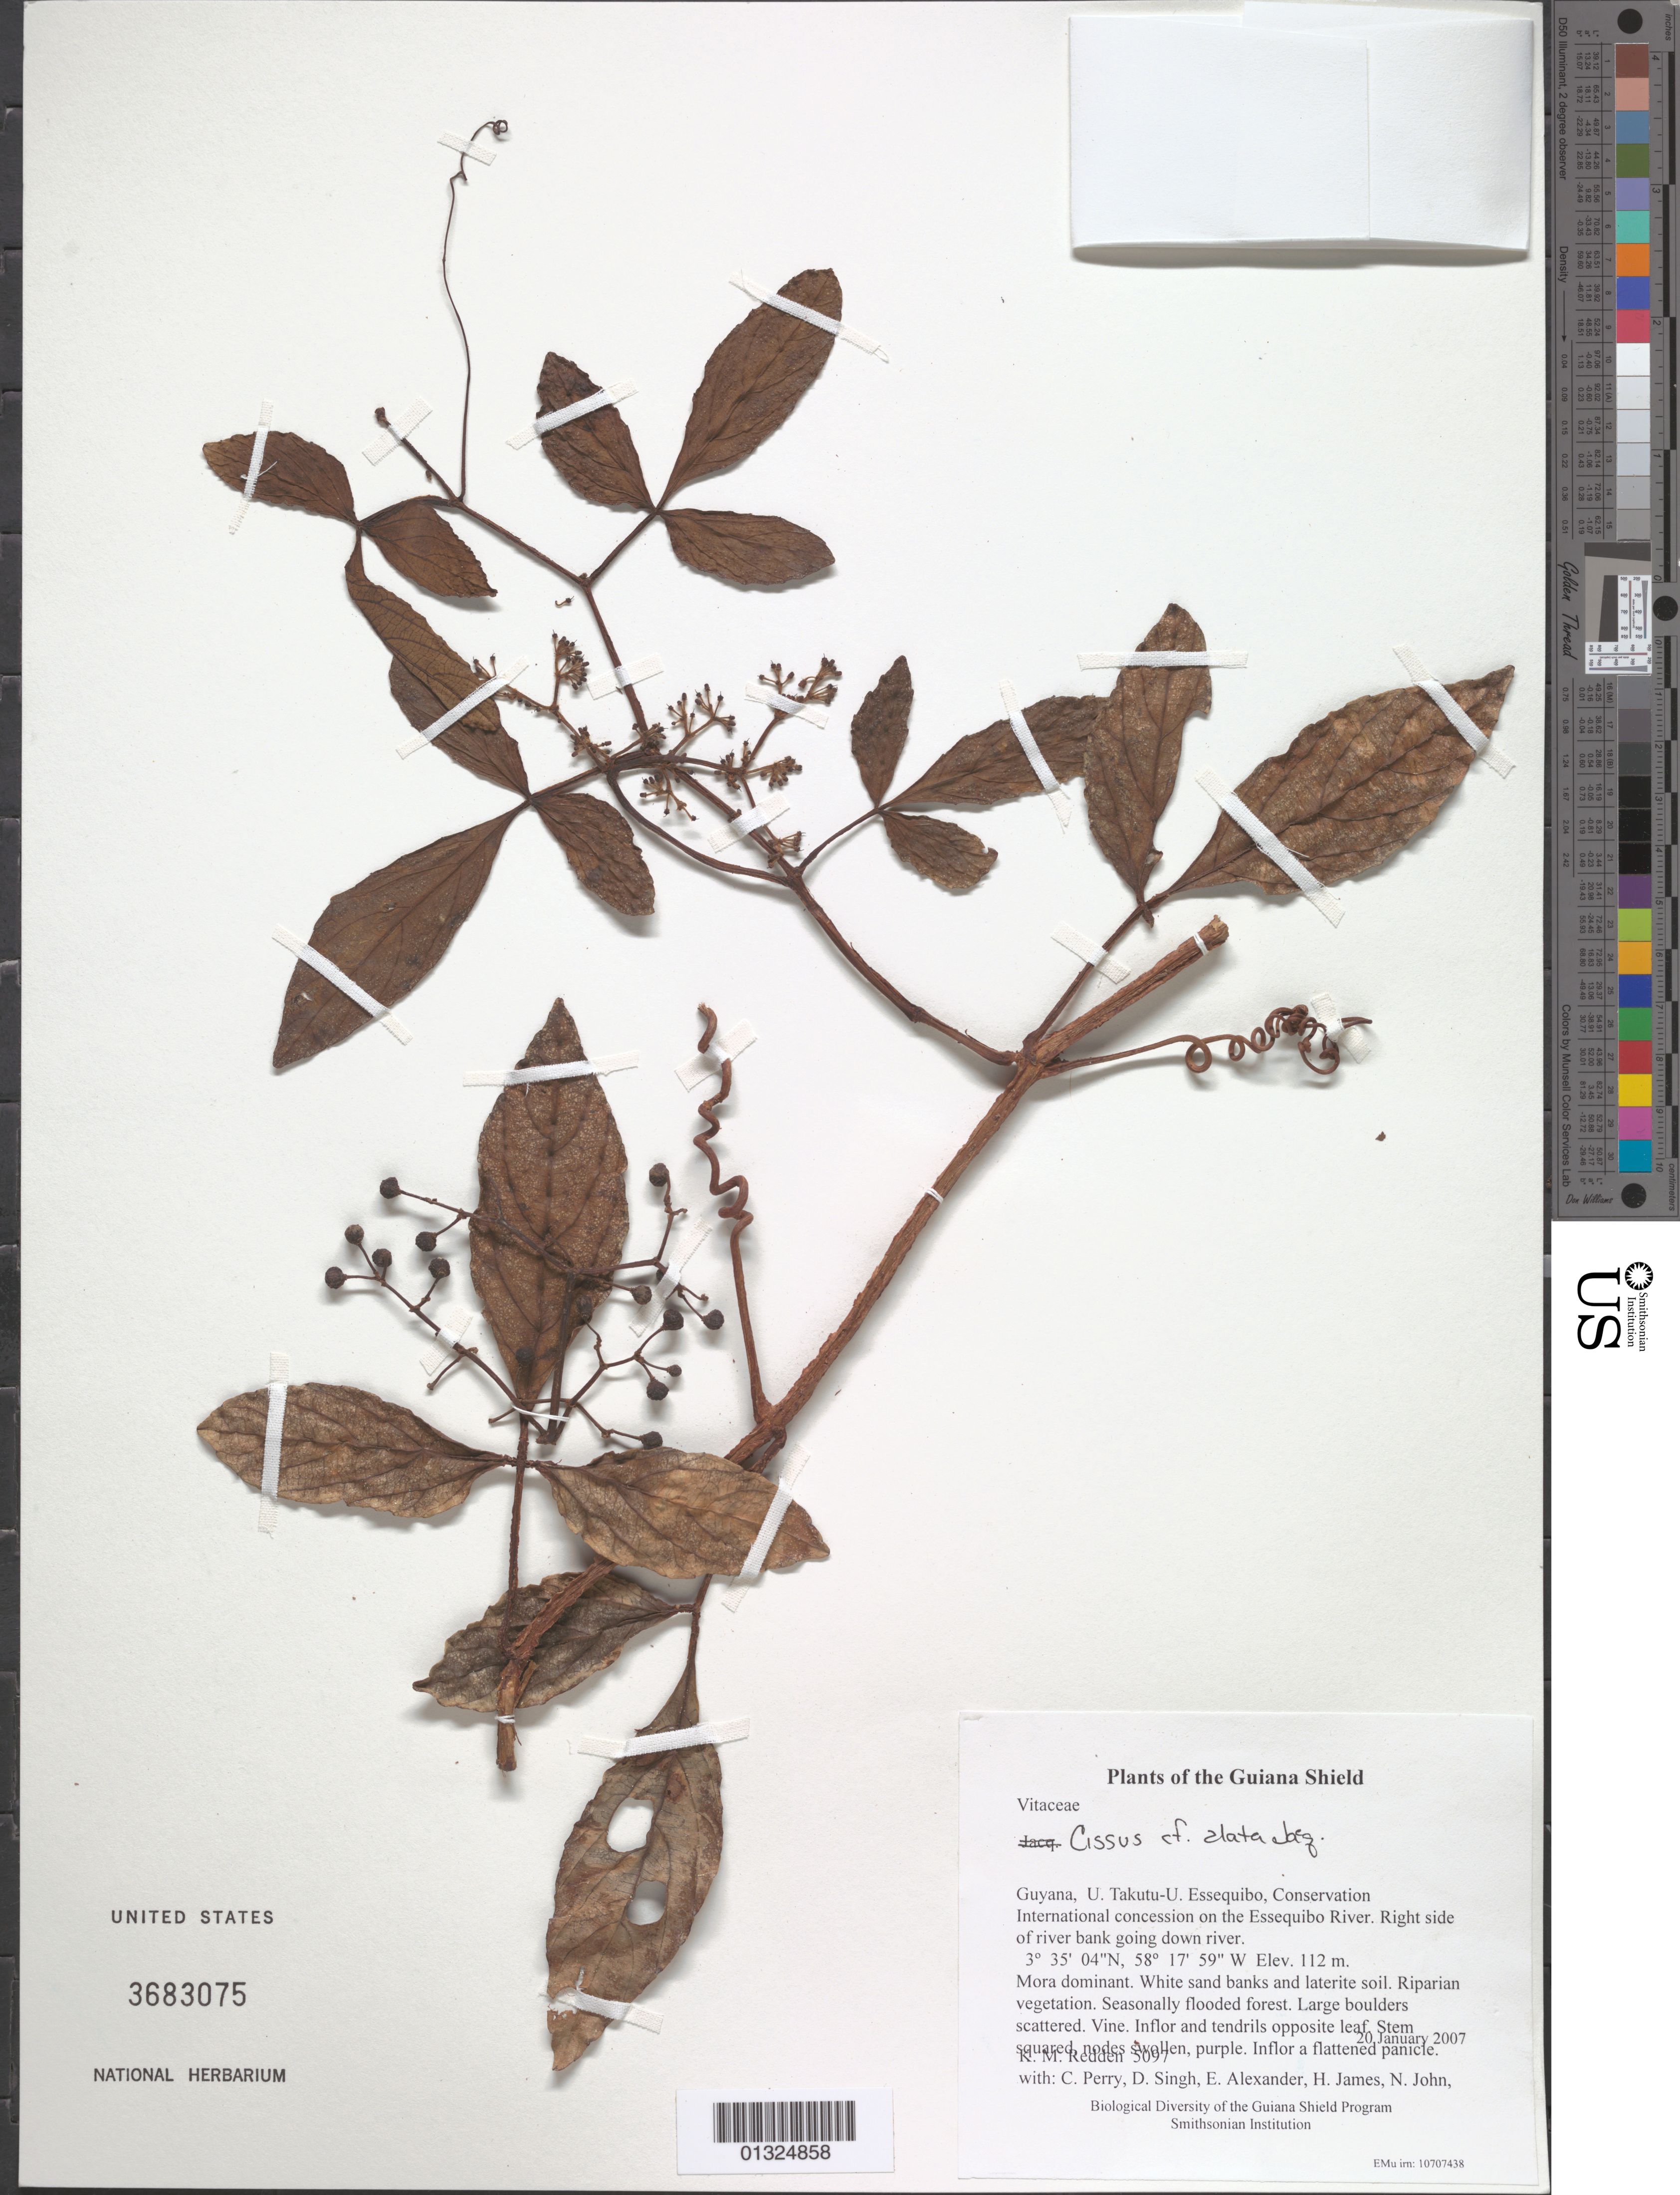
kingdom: Plantae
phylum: Tracheophyta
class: Magnoliopsida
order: Vitales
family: Vitaceae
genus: Cissus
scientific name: Cissus alata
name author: Jacq.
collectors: K. M. Redden, C. Perry, D. Singh, E. Alexander, H. James, N. John, H. Simon & E. Joseph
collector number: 5097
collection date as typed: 20 January 2007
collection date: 2007-01-20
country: Guyana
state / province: U. Takutu-U. Essequibo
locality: Conservation International concession on the Essequibo River. Right side of river bank going down river.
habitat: Mora dominant. White sand banks and laterite soil. Riparian vegetation. Seasonally flooded forest. Large boulders scattered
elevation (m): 112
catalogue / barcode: US 3683075